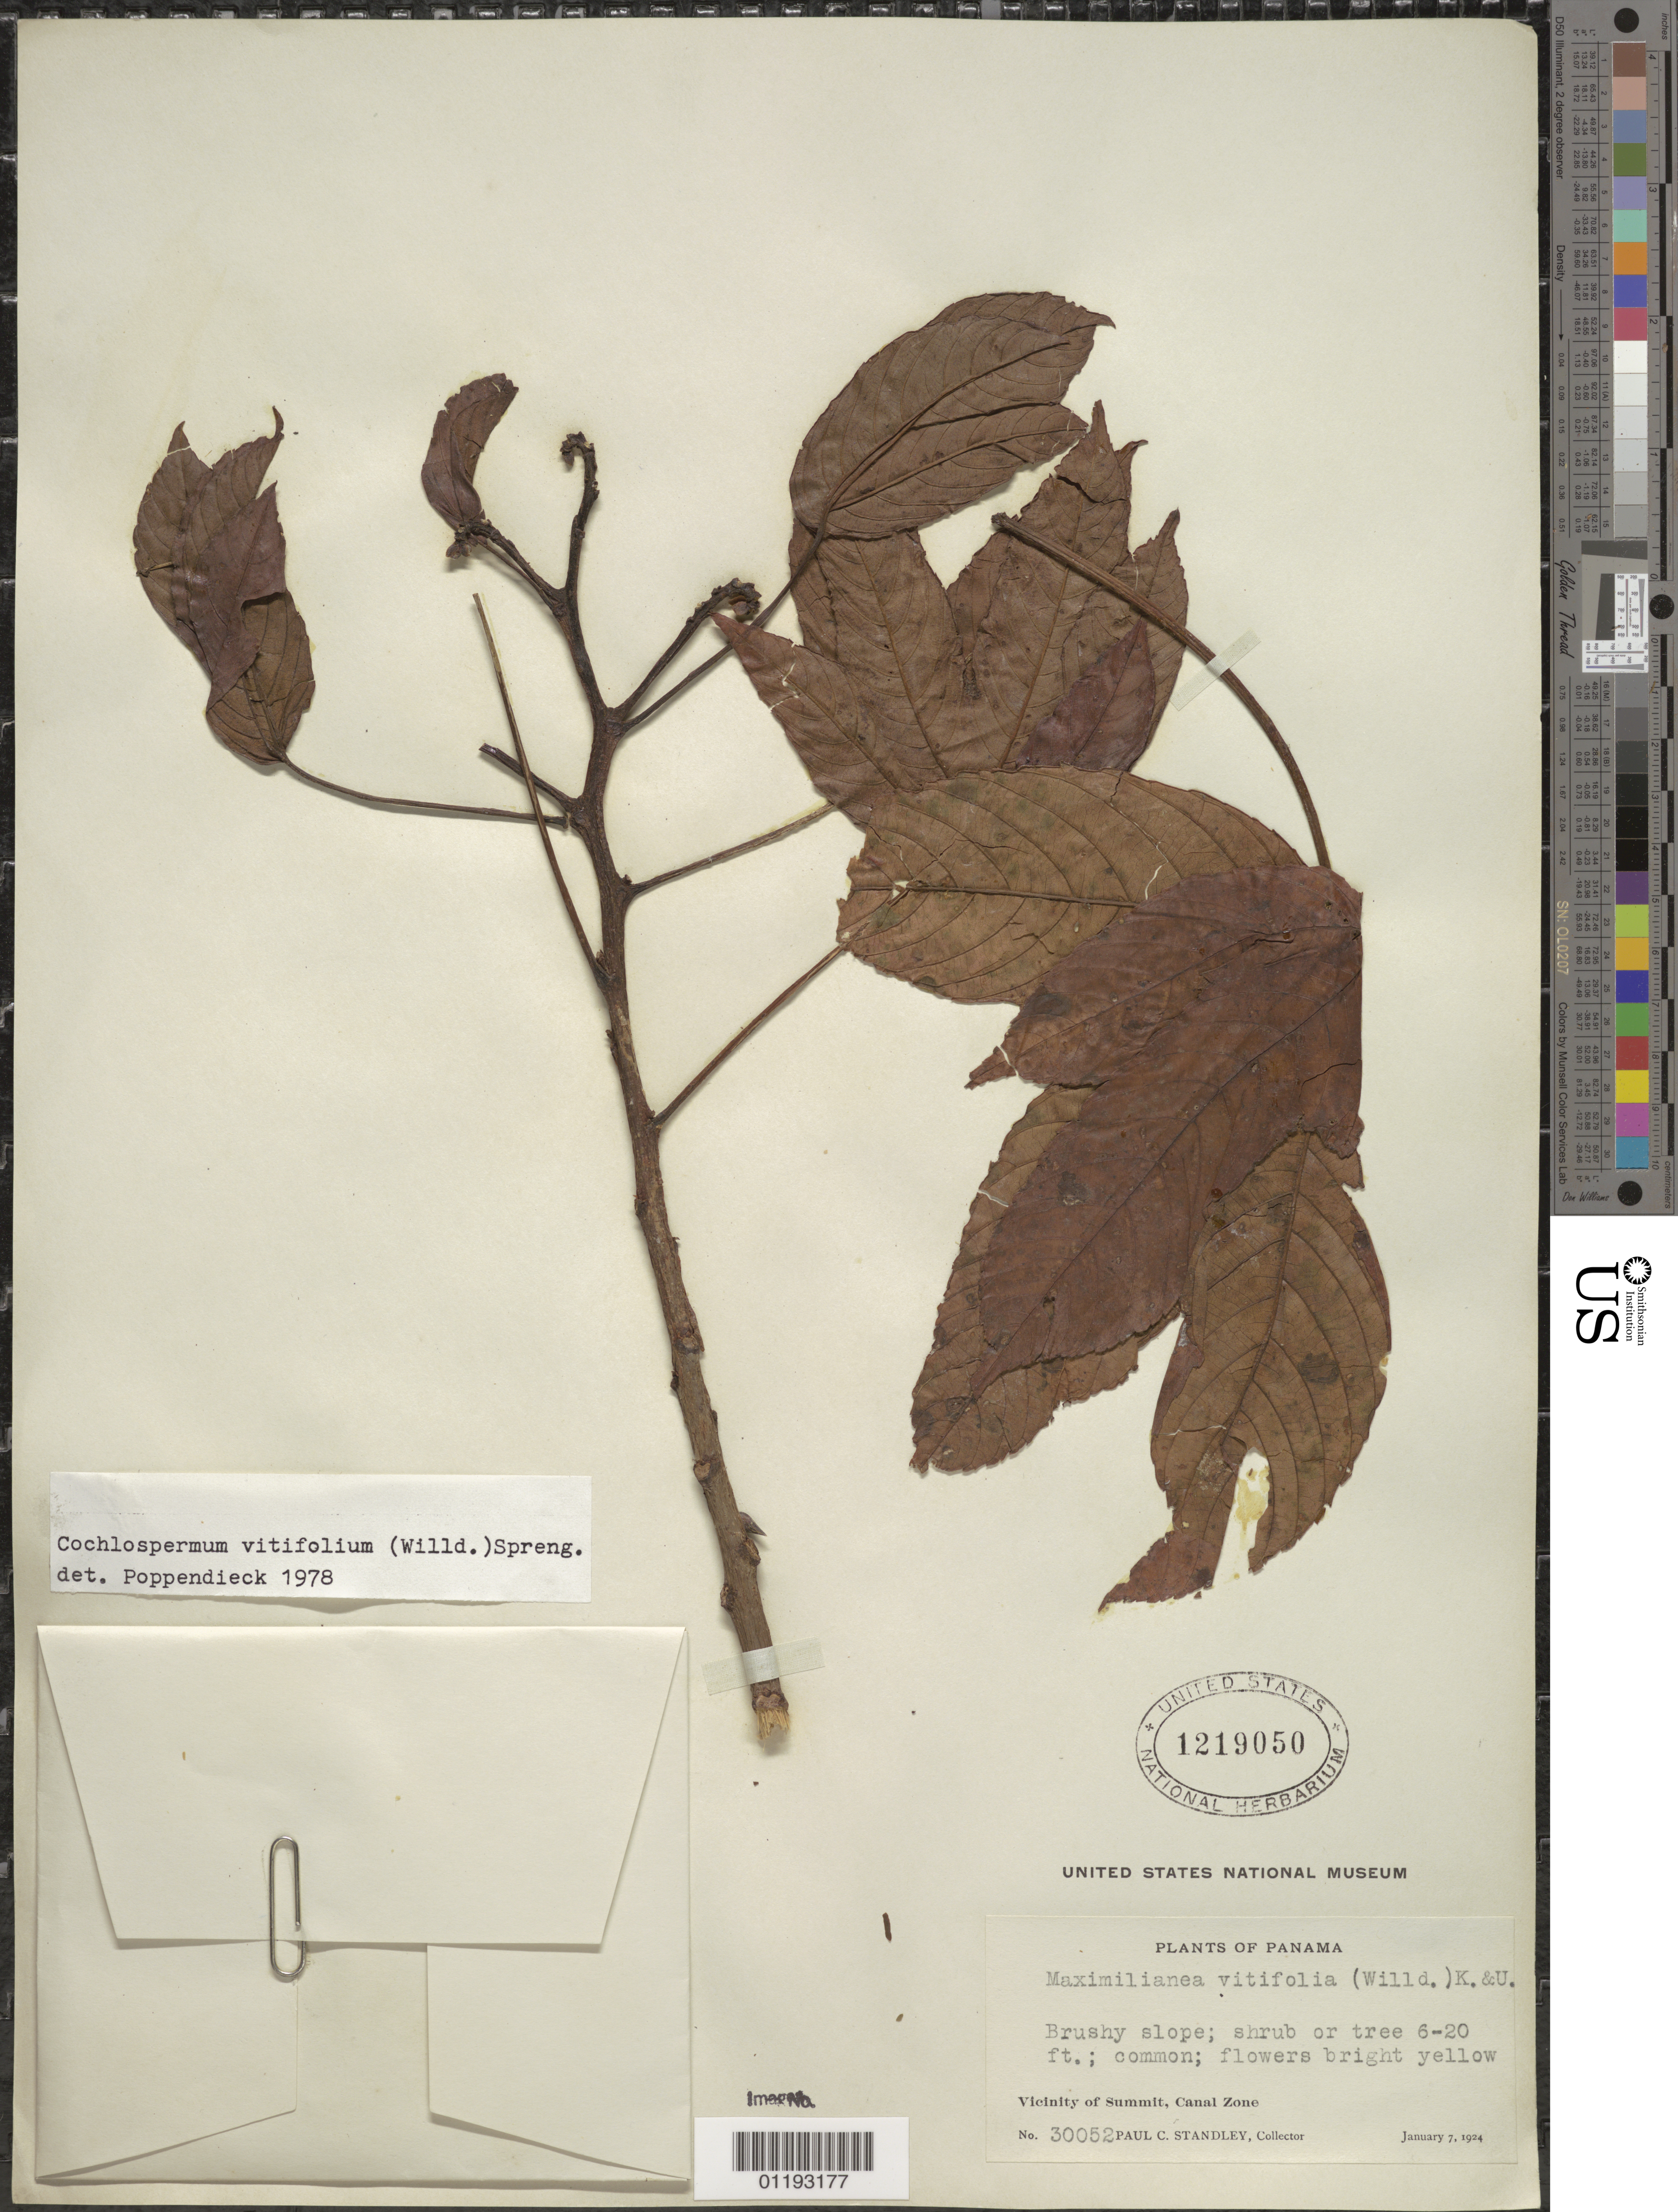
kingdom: Plantae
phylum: Tracheophyta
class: Magnoliopsida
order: Malvales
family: Cochlospermaceae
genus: Cochlospermum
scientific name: Cochlospermum vitifolium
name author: (Willd.) Spreng.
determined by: Poppendieck, H.-H., (HBG), Institut fur Allgemeine Botanik und Botanischer Garten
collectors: P. C. Standley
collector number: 30052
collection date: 1924-01-07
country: Panama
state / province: Panamá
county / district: Canal Zone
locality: Vicinity of Summit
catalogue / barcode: US 1219050